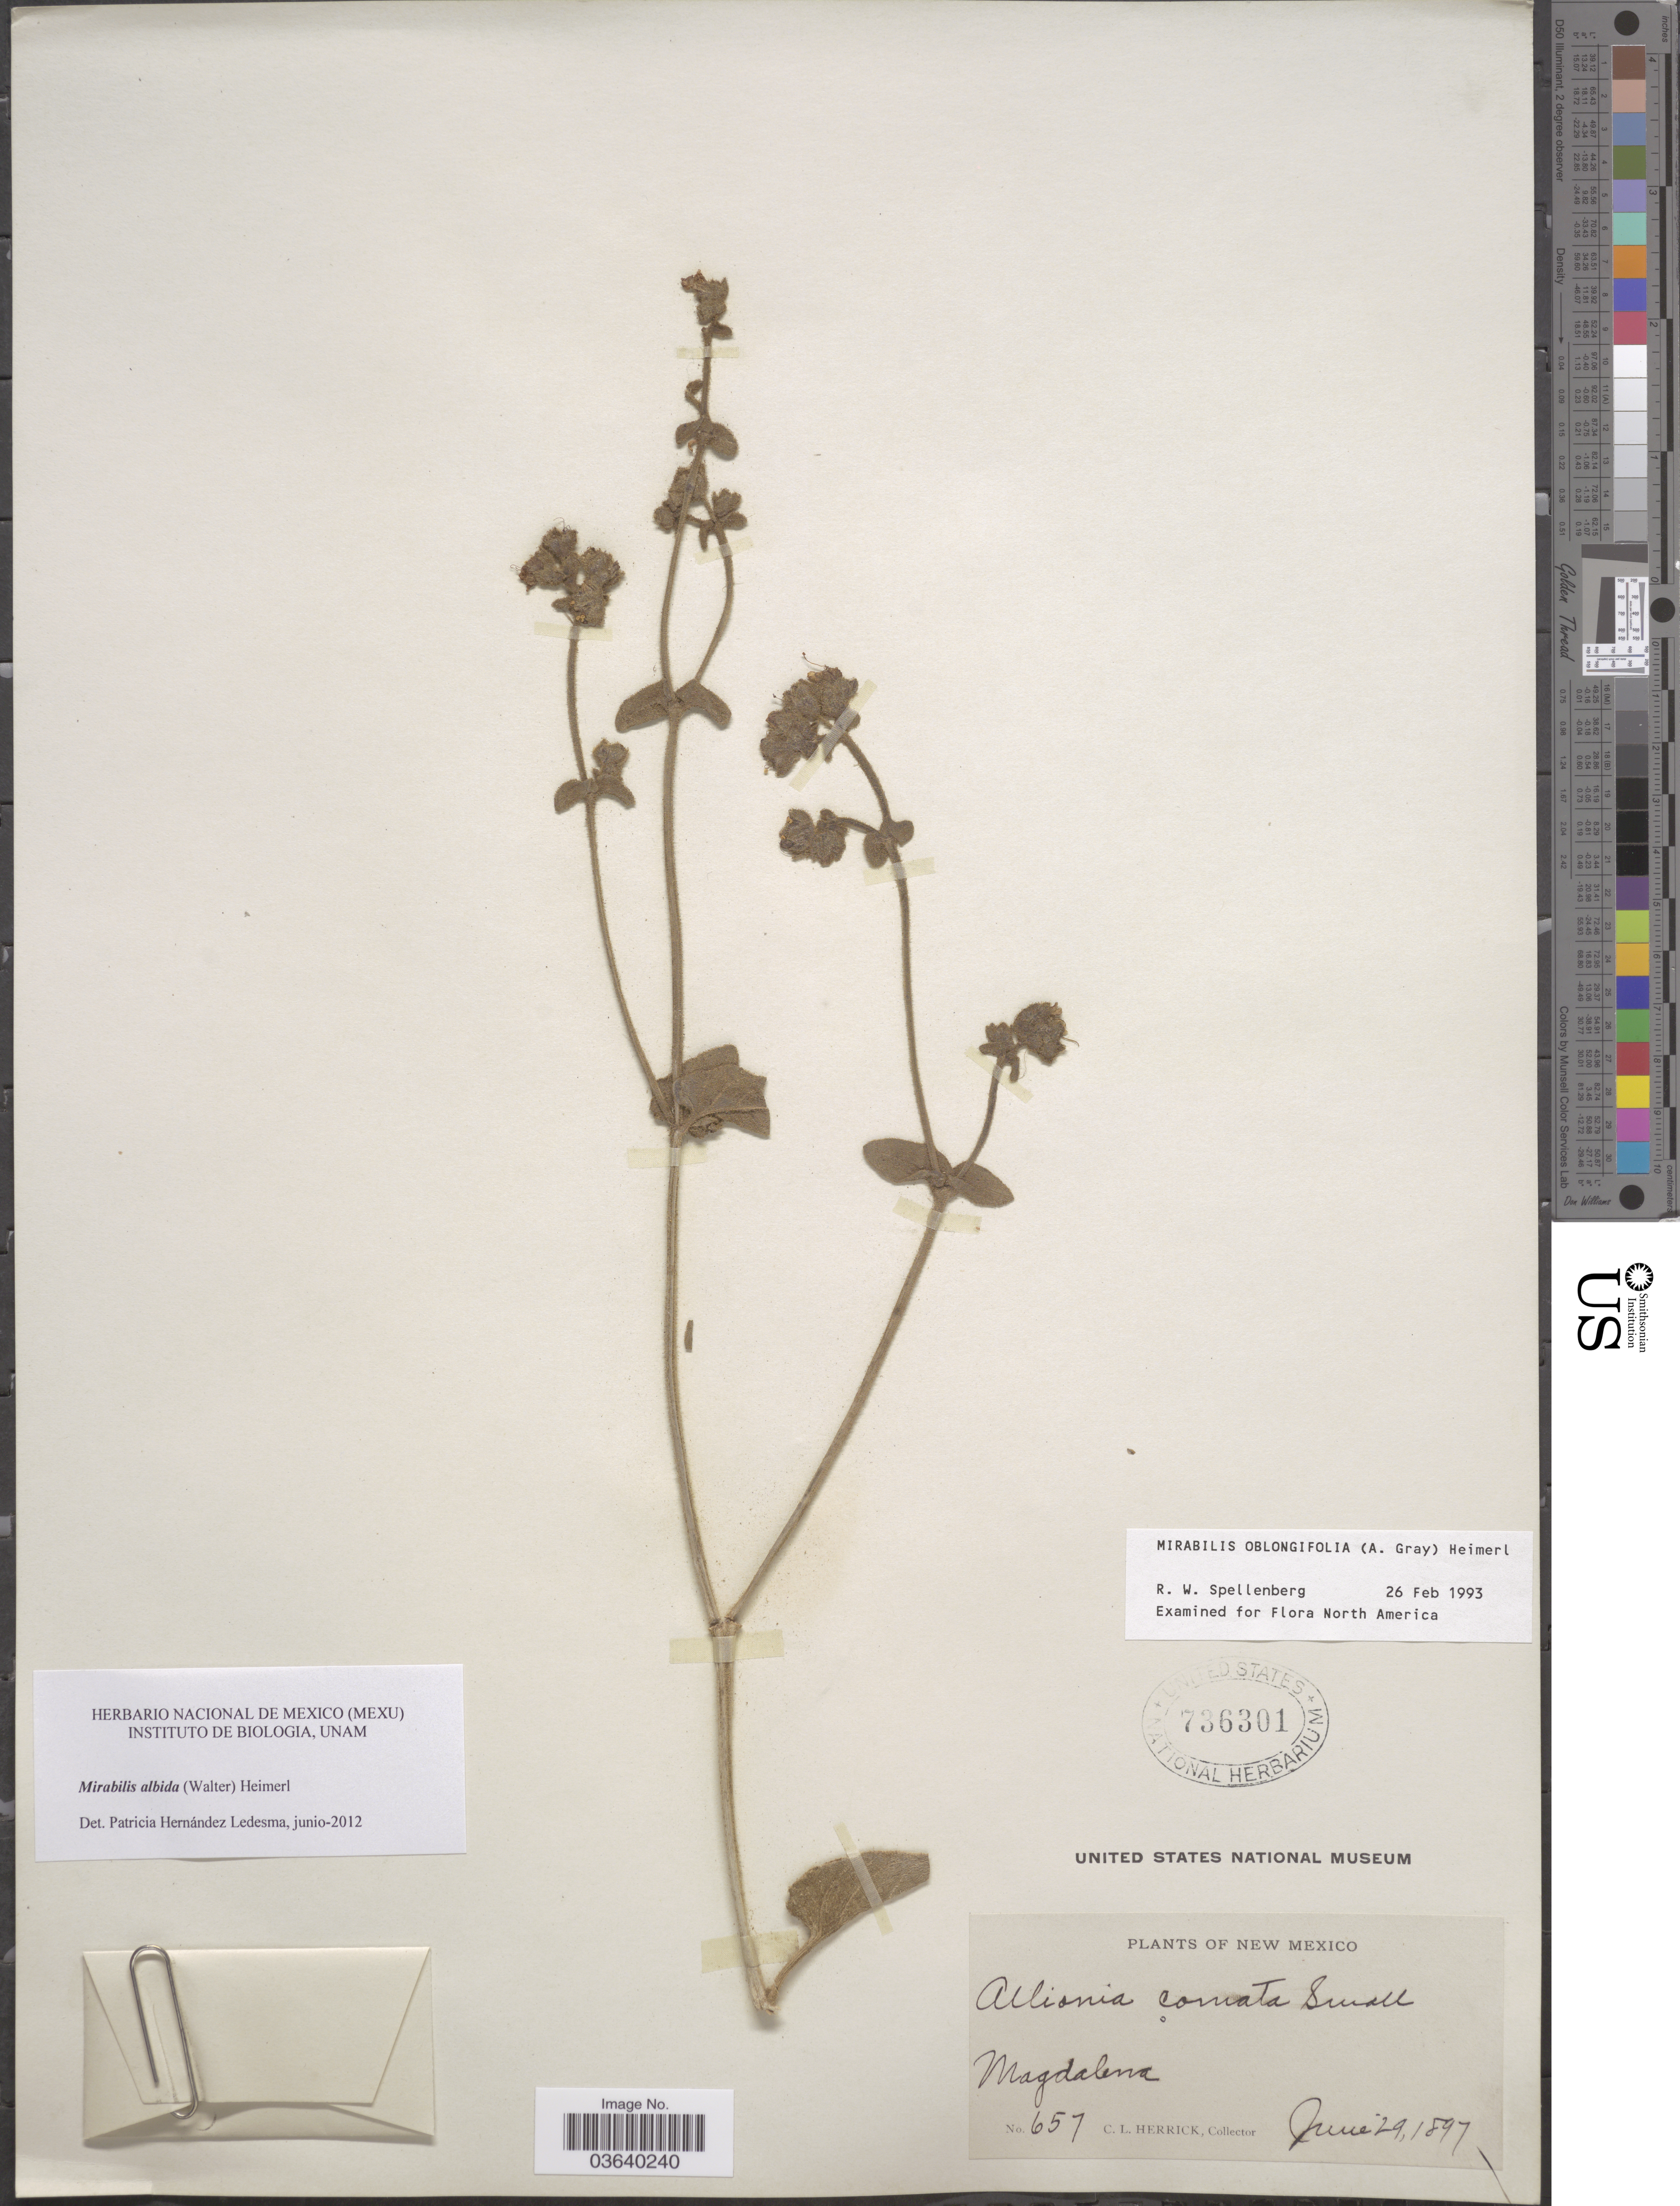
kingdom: Plantae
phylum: Tracheophyta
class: Magnoliopsida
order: Caryophyllales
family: Nyctaginaceae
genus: Mirabilis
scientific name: Mirabilis albida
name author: (Walter) Heimerl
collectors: C. Herrick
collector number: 657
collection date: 1897-06-29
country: United States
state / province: New Mexico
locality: Magdalena.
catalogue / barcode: US 736301